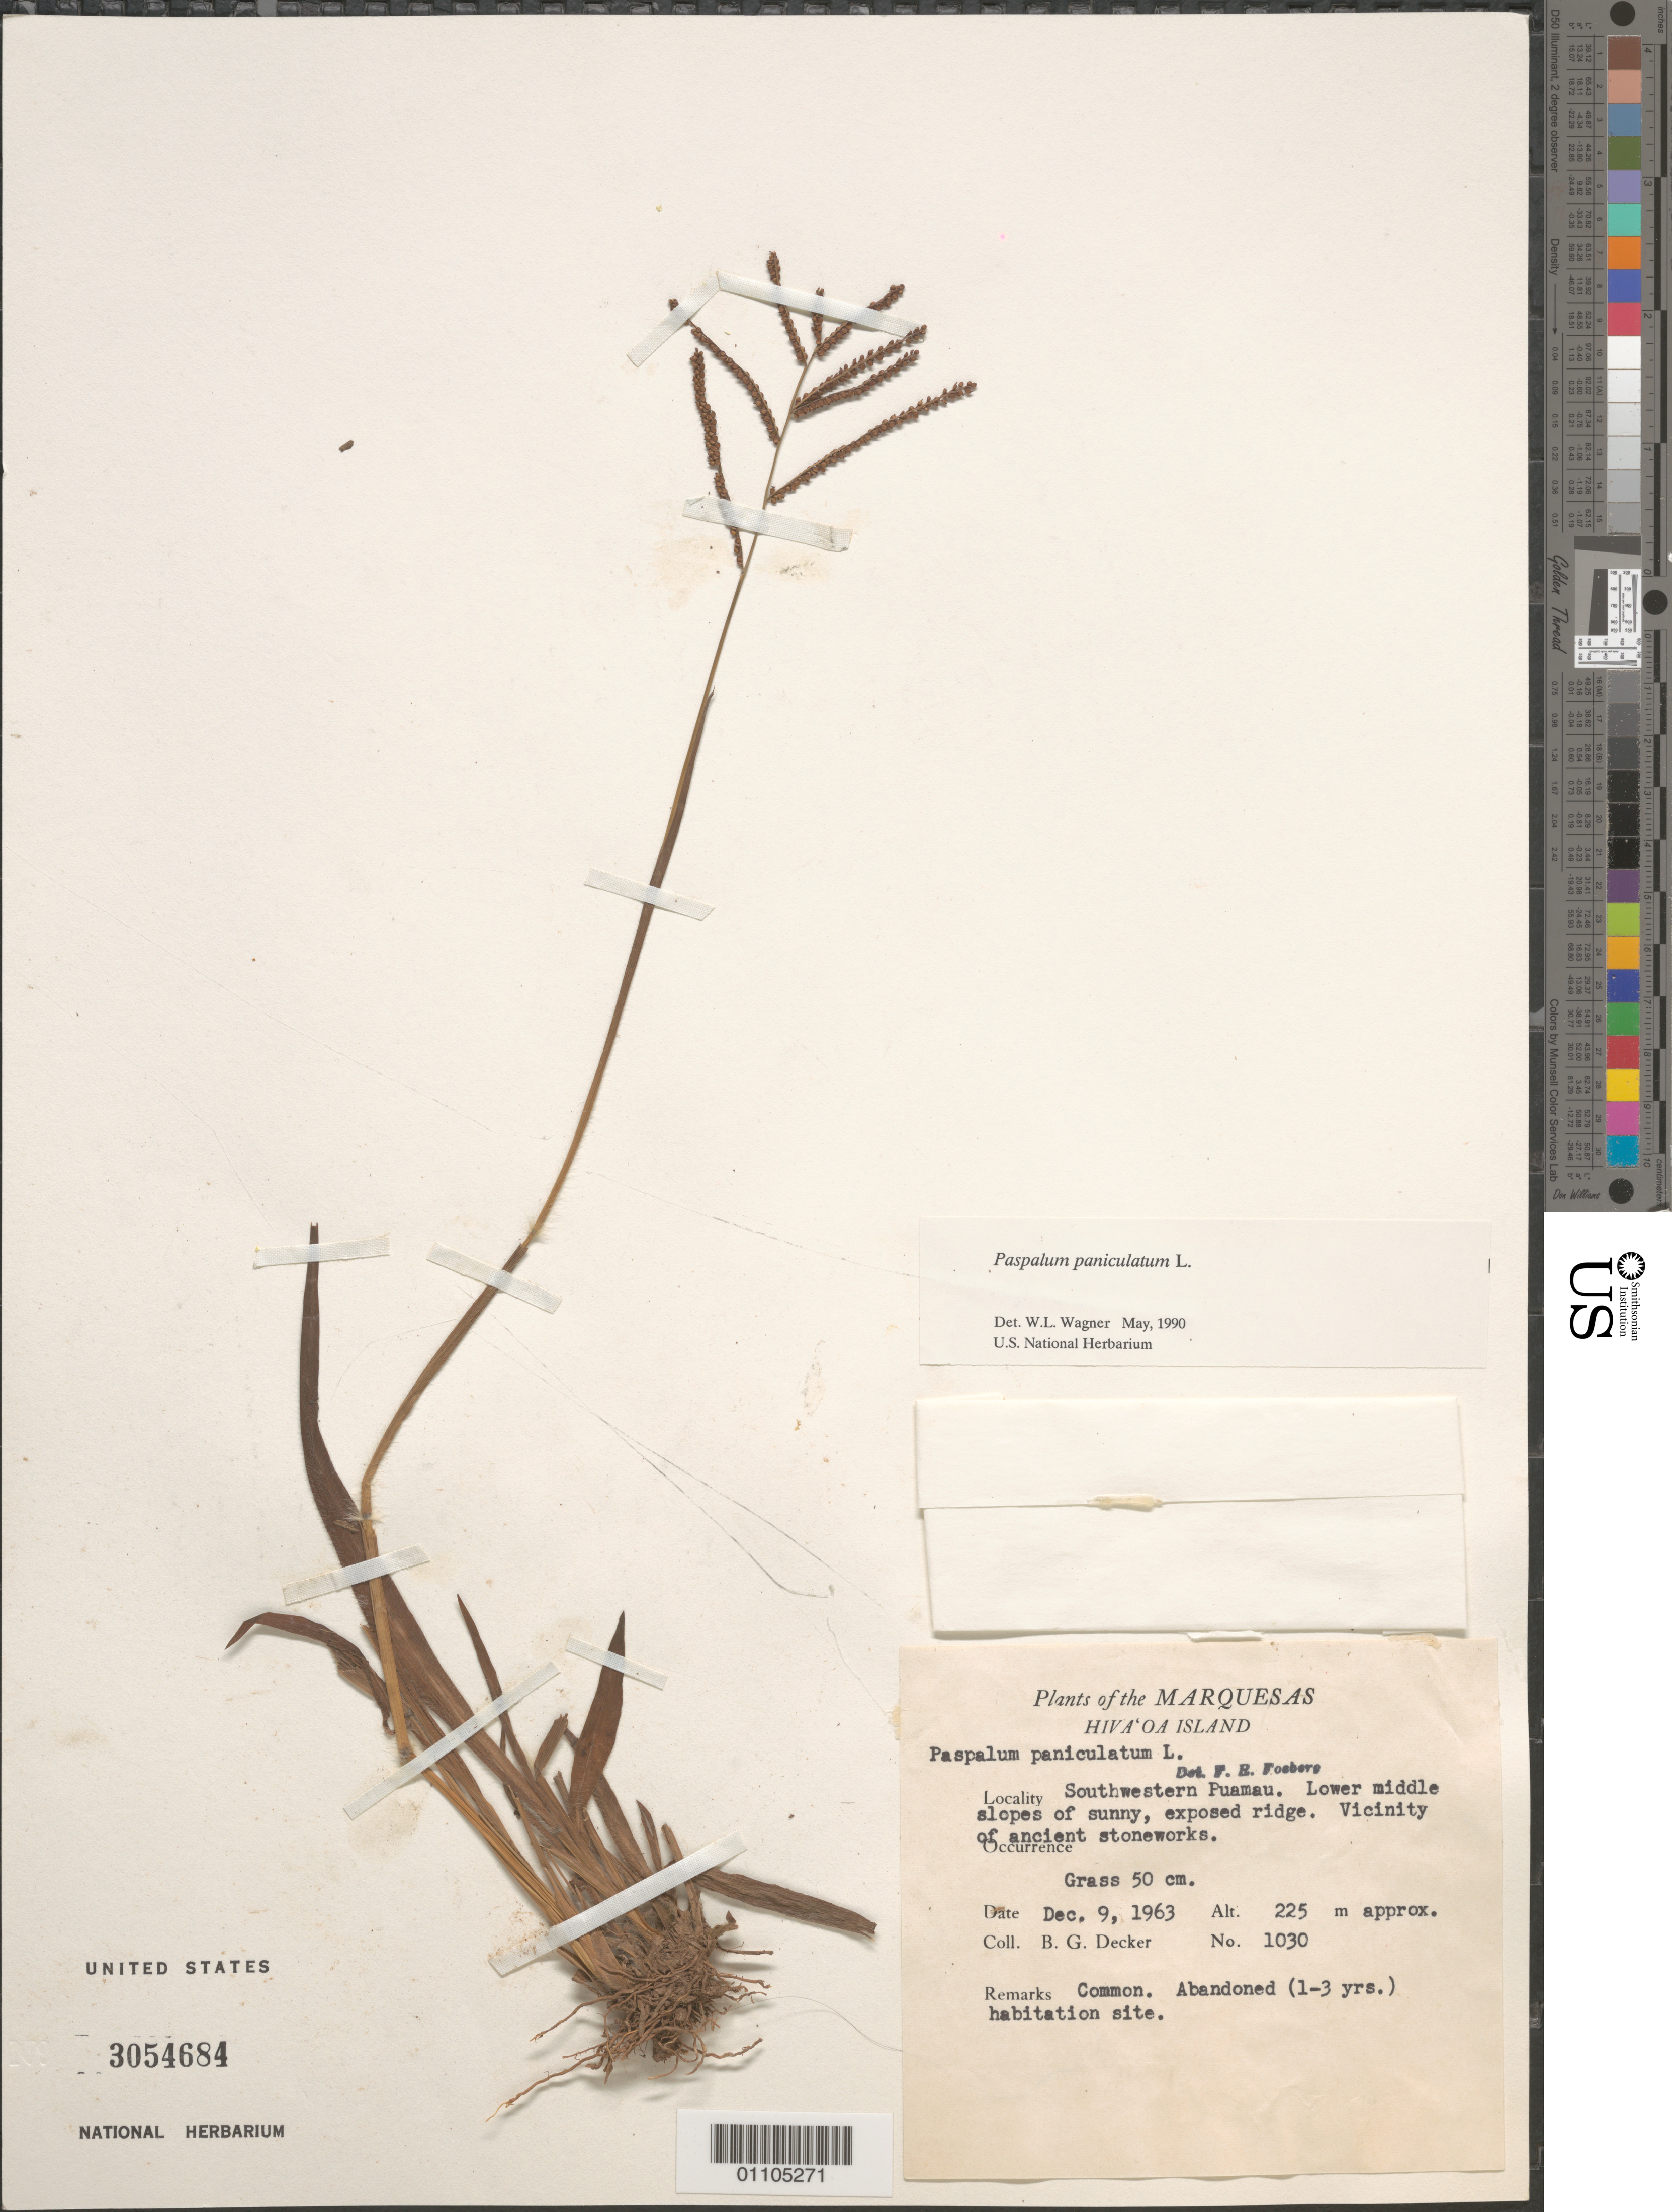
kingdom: Plantae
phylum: Tracheophyta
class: Liliopsida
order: Poales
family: Poaceae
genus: Paspalum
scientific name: Paspalum paniculatum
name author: L.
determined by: Wagner, W. L., (BOT), Smithsonian Institution - National Museum of Natural History (UNITED STATES)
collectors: B. G. Decker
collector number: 1030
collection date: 1963-12-09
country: French Polynesia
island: Hiva Oa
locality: SW Puamau, lower middle slopes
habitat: Sunny, exposed ridge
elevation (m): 225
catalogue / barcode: US 3054684